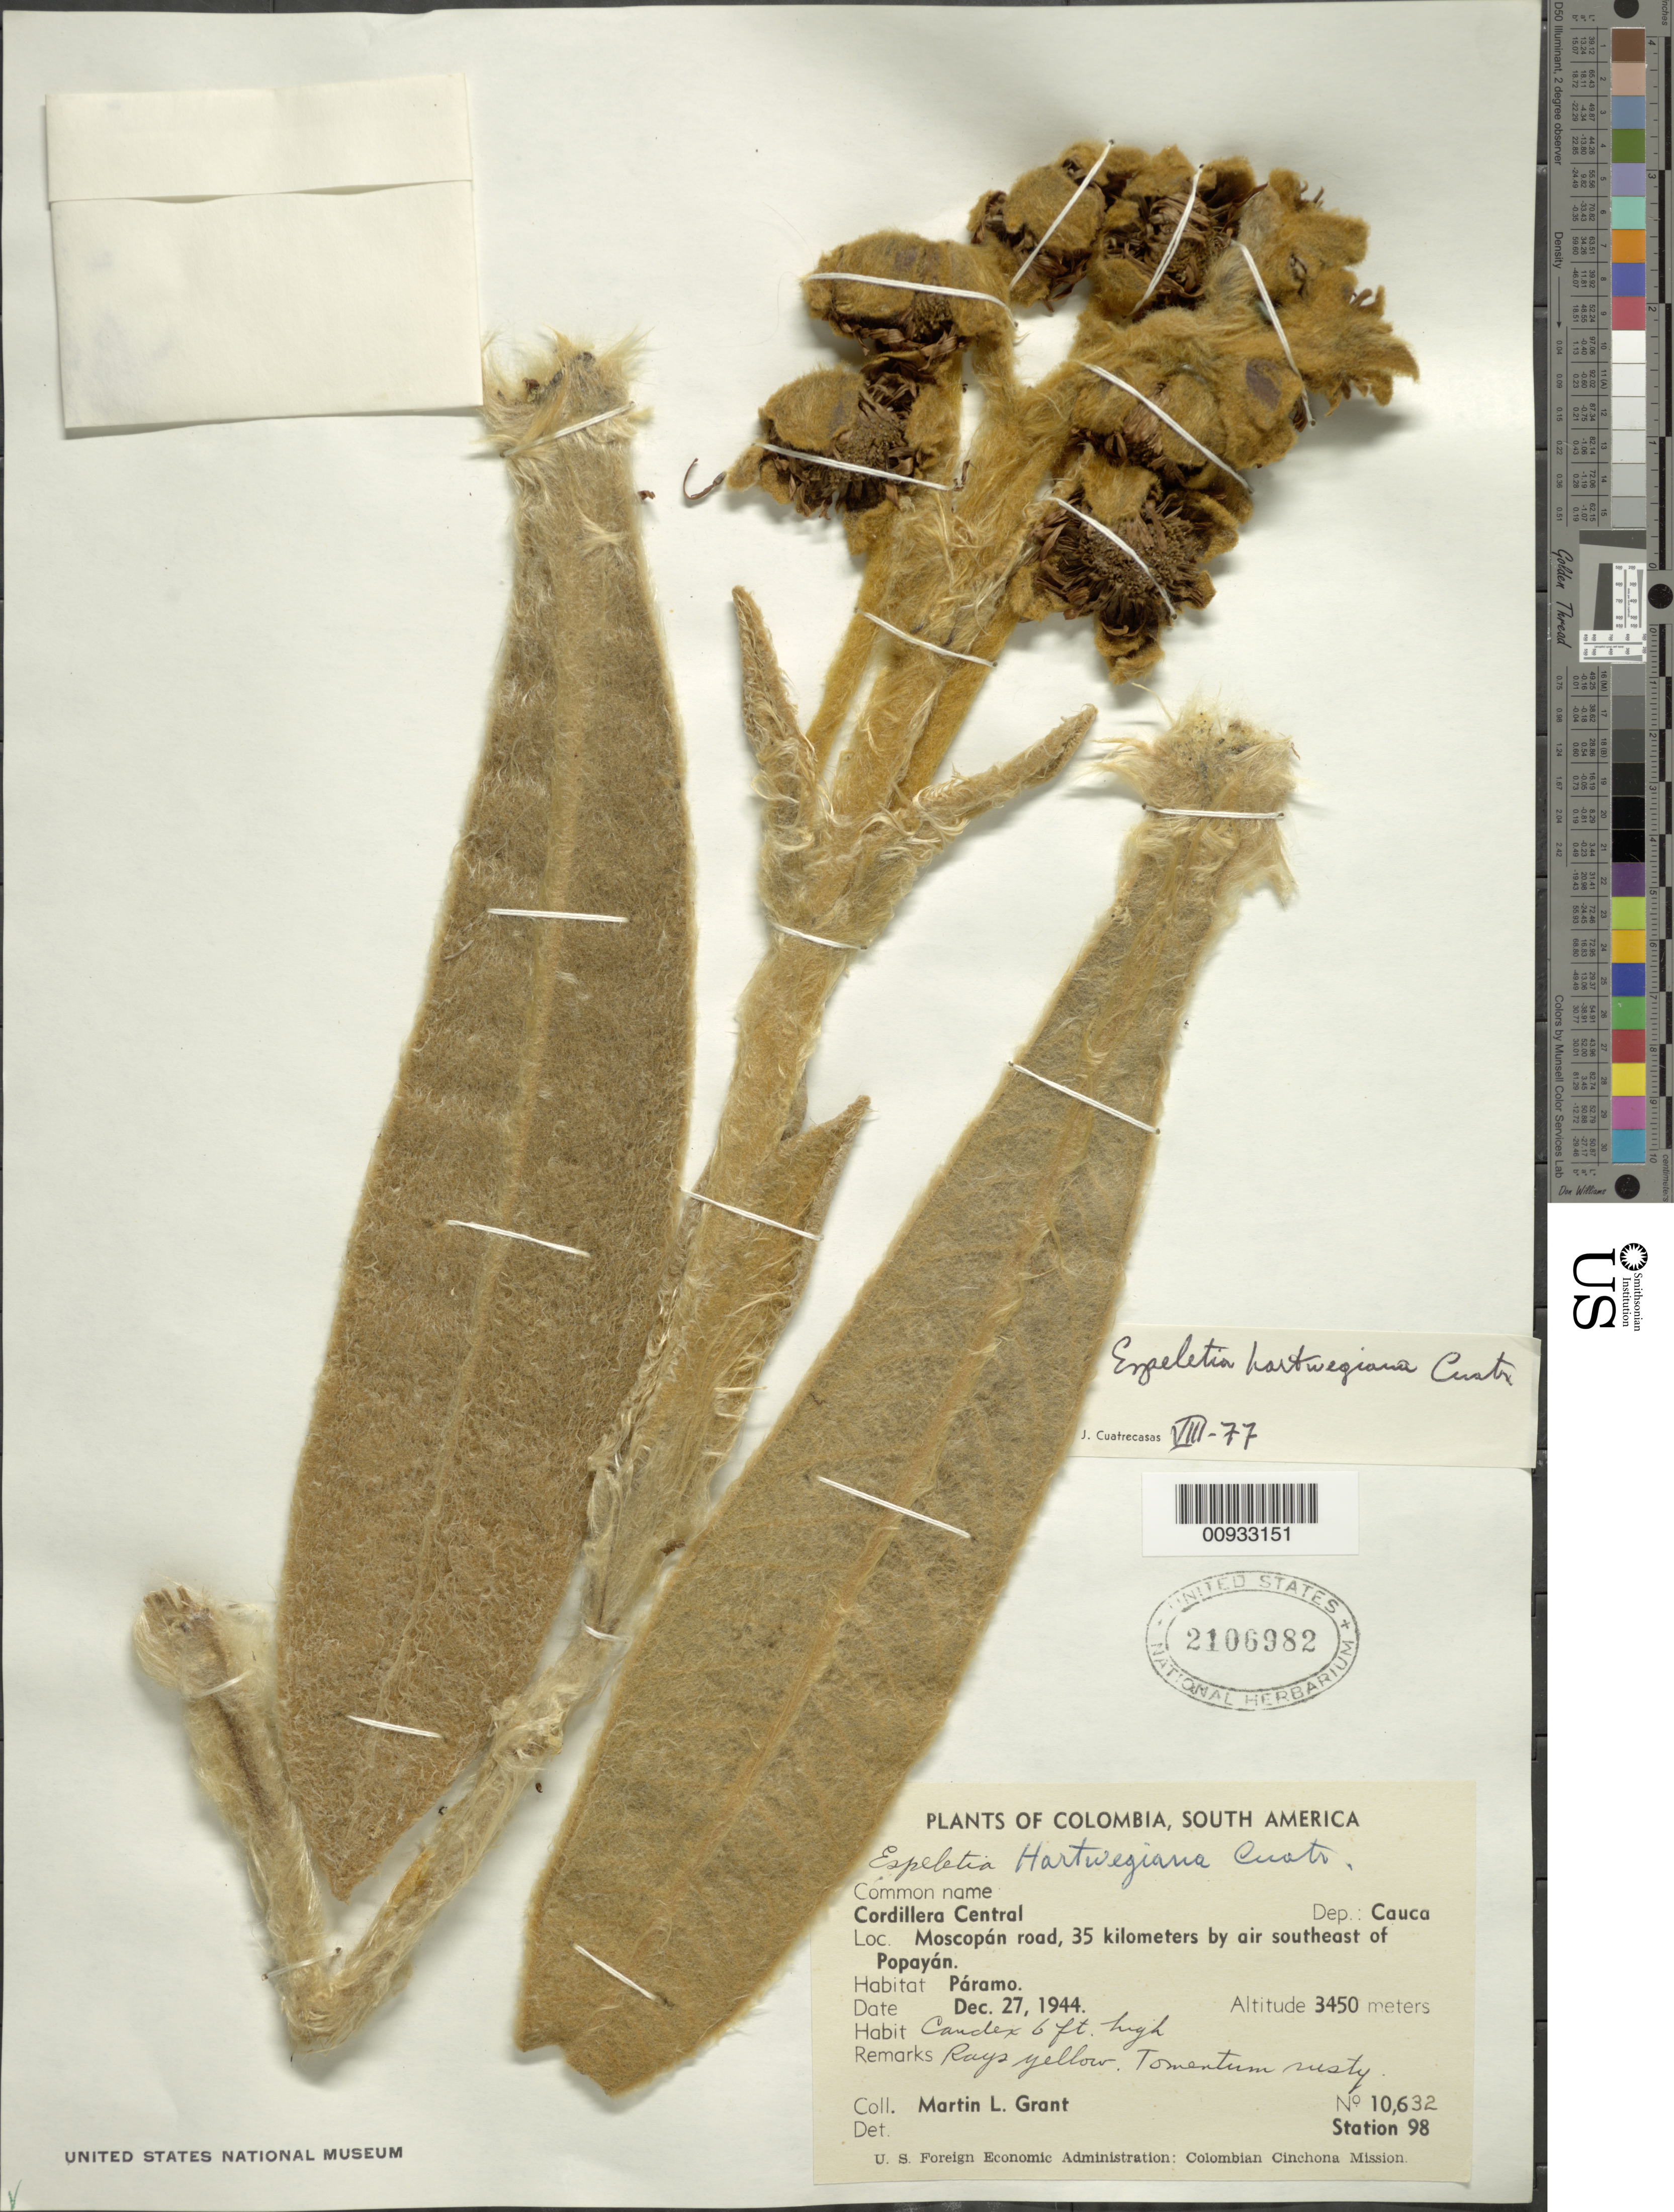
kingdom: Plantae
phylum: Tracheophyta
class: Magnoliopsida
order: Asterales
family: Asteraceae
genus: Espeletia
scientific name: Espeletia hartwegiana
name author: Sch. Bip. ex Cuatrec.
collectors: M. L. Grant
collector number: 10632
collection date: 1944-12-27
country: Colombia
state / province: Cauca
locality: Cordillera Central, Moscopan road, 35 kilometers by air southeast of Popayan, paramo.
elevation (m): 3450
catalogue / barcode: US 2106982